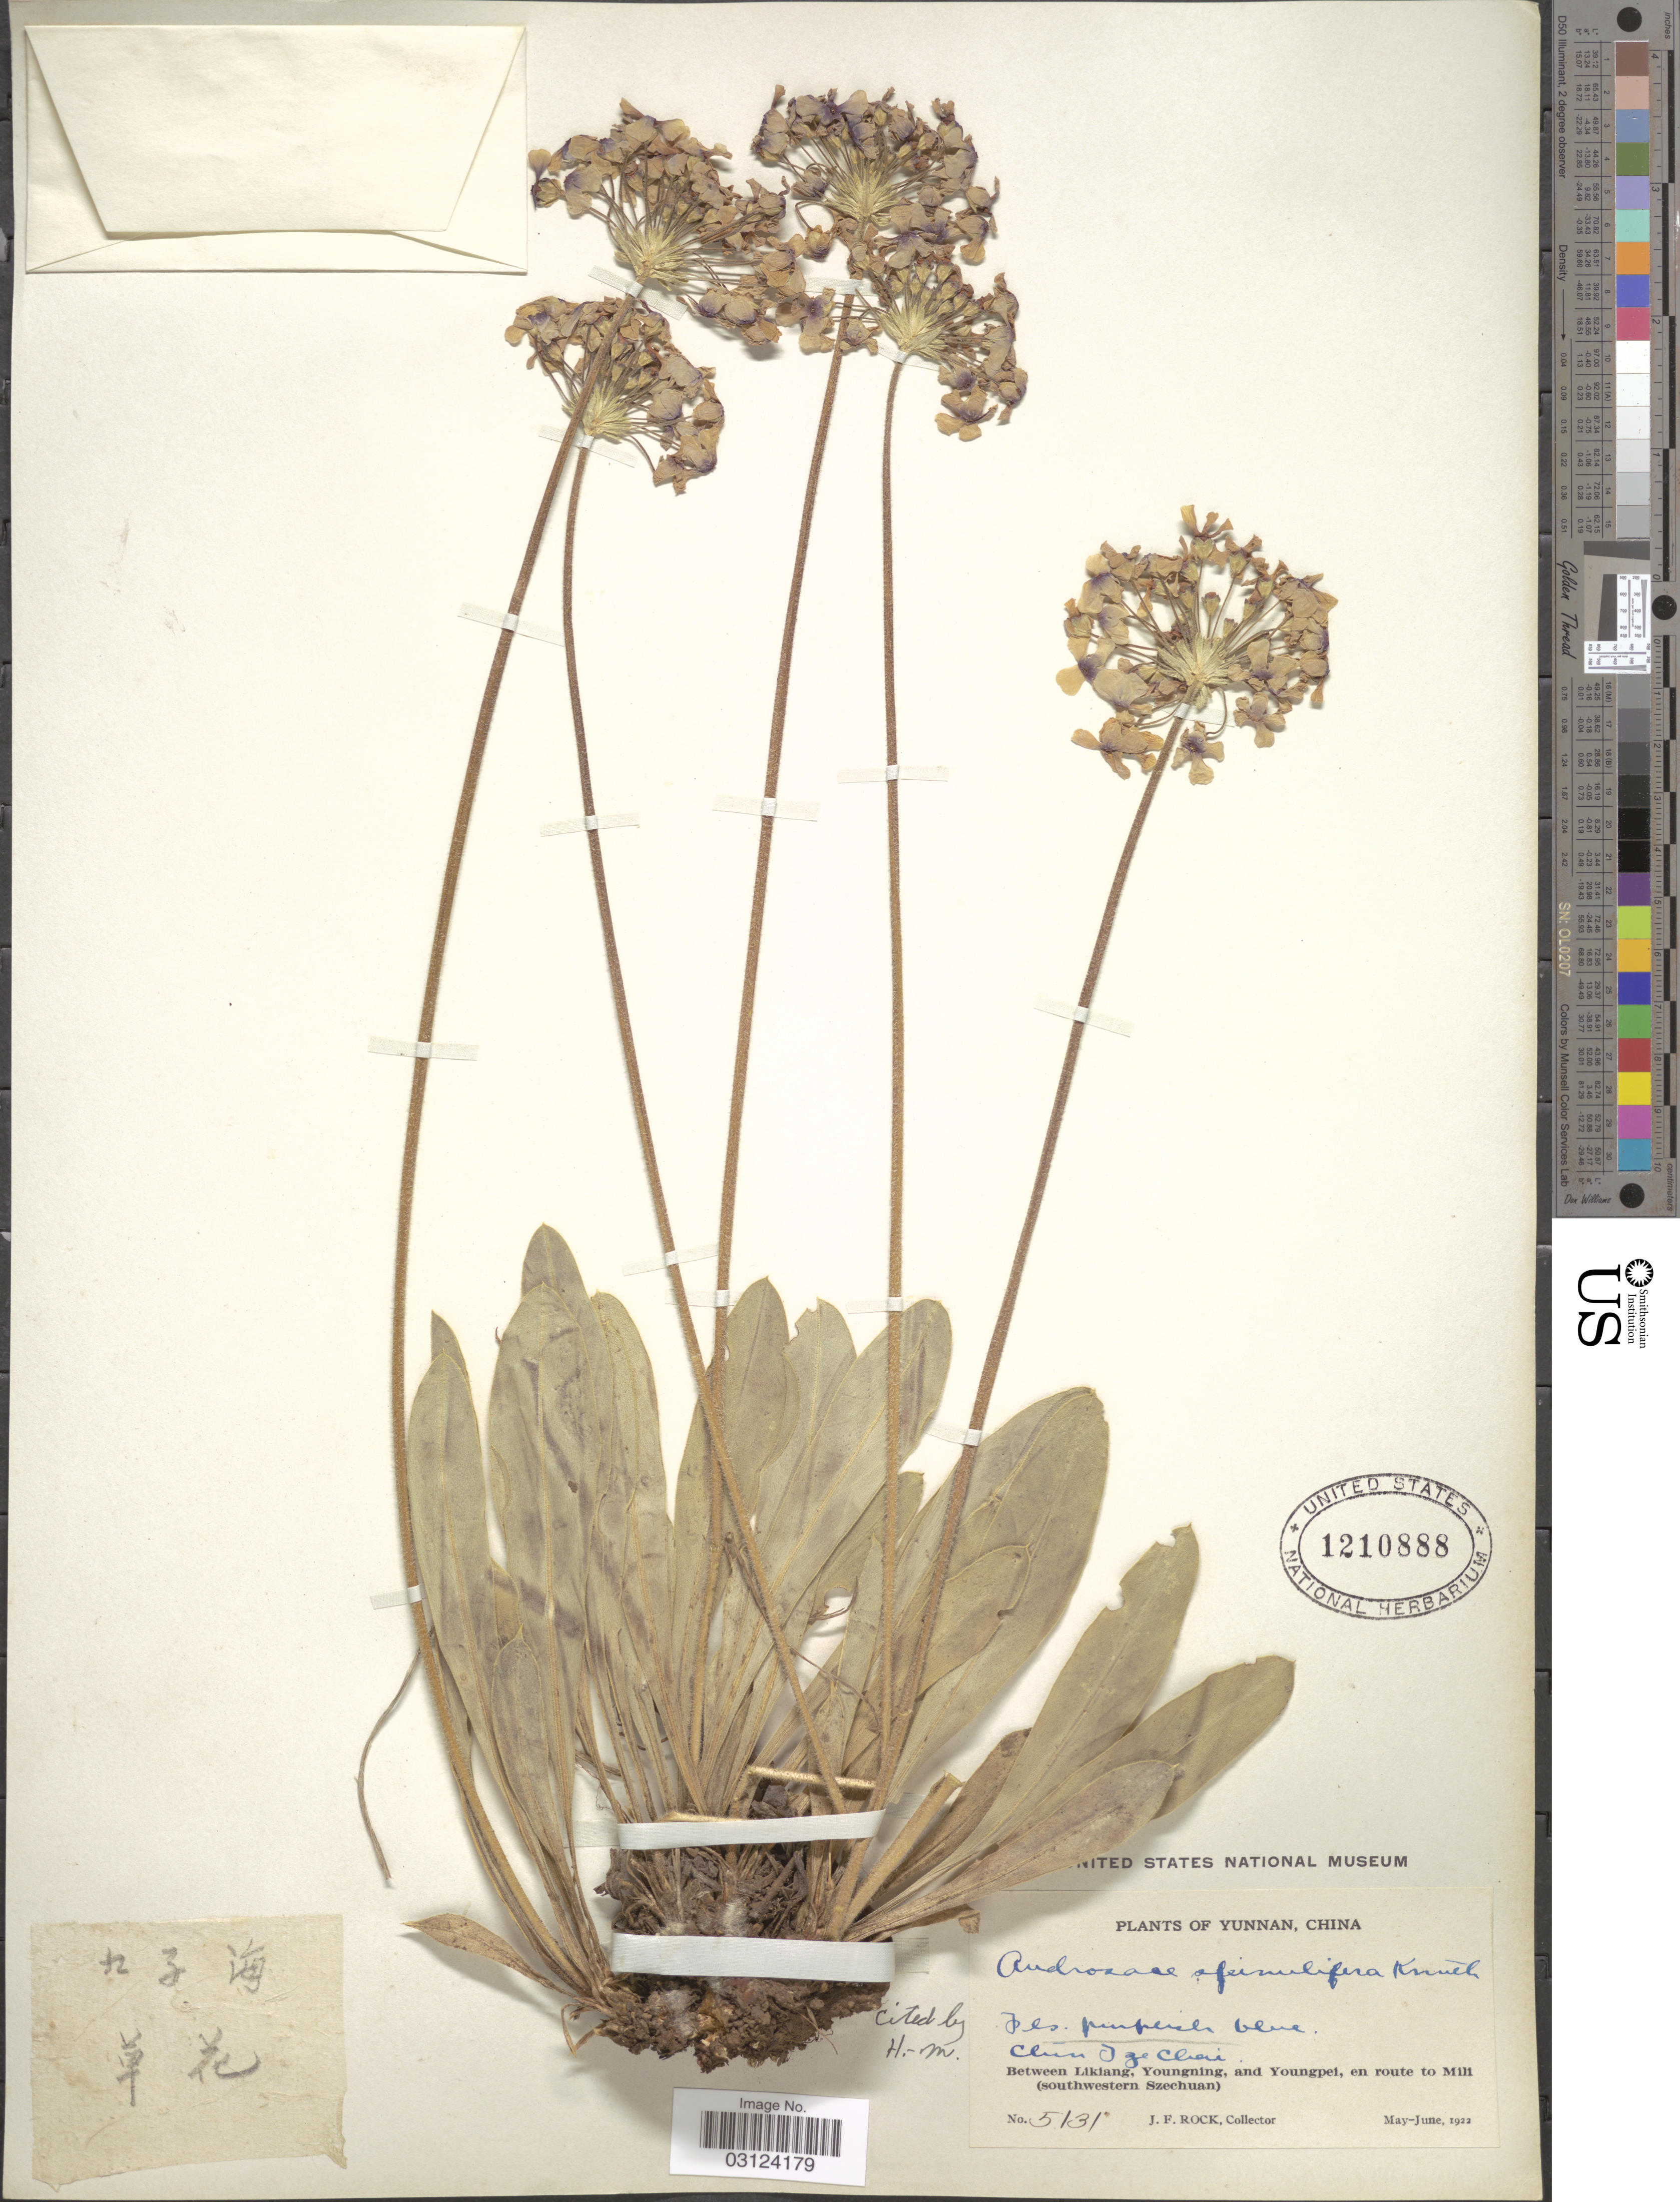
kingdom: Plantae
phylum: Tracheophyta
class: Magnoliopsida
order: Ericales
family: Primulaceae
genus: Androsace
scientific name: Androsace spinulifera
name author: (Franch.) R. Knuth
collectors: J. Rock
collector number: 5131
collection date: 1922-05/1922-06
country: China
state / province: Yunnan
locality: Chin Tze Chai, Between Likiang, Youngning, and Youngpei, en route to Mili (southwestern Szechuan).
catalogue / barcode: US 1210888